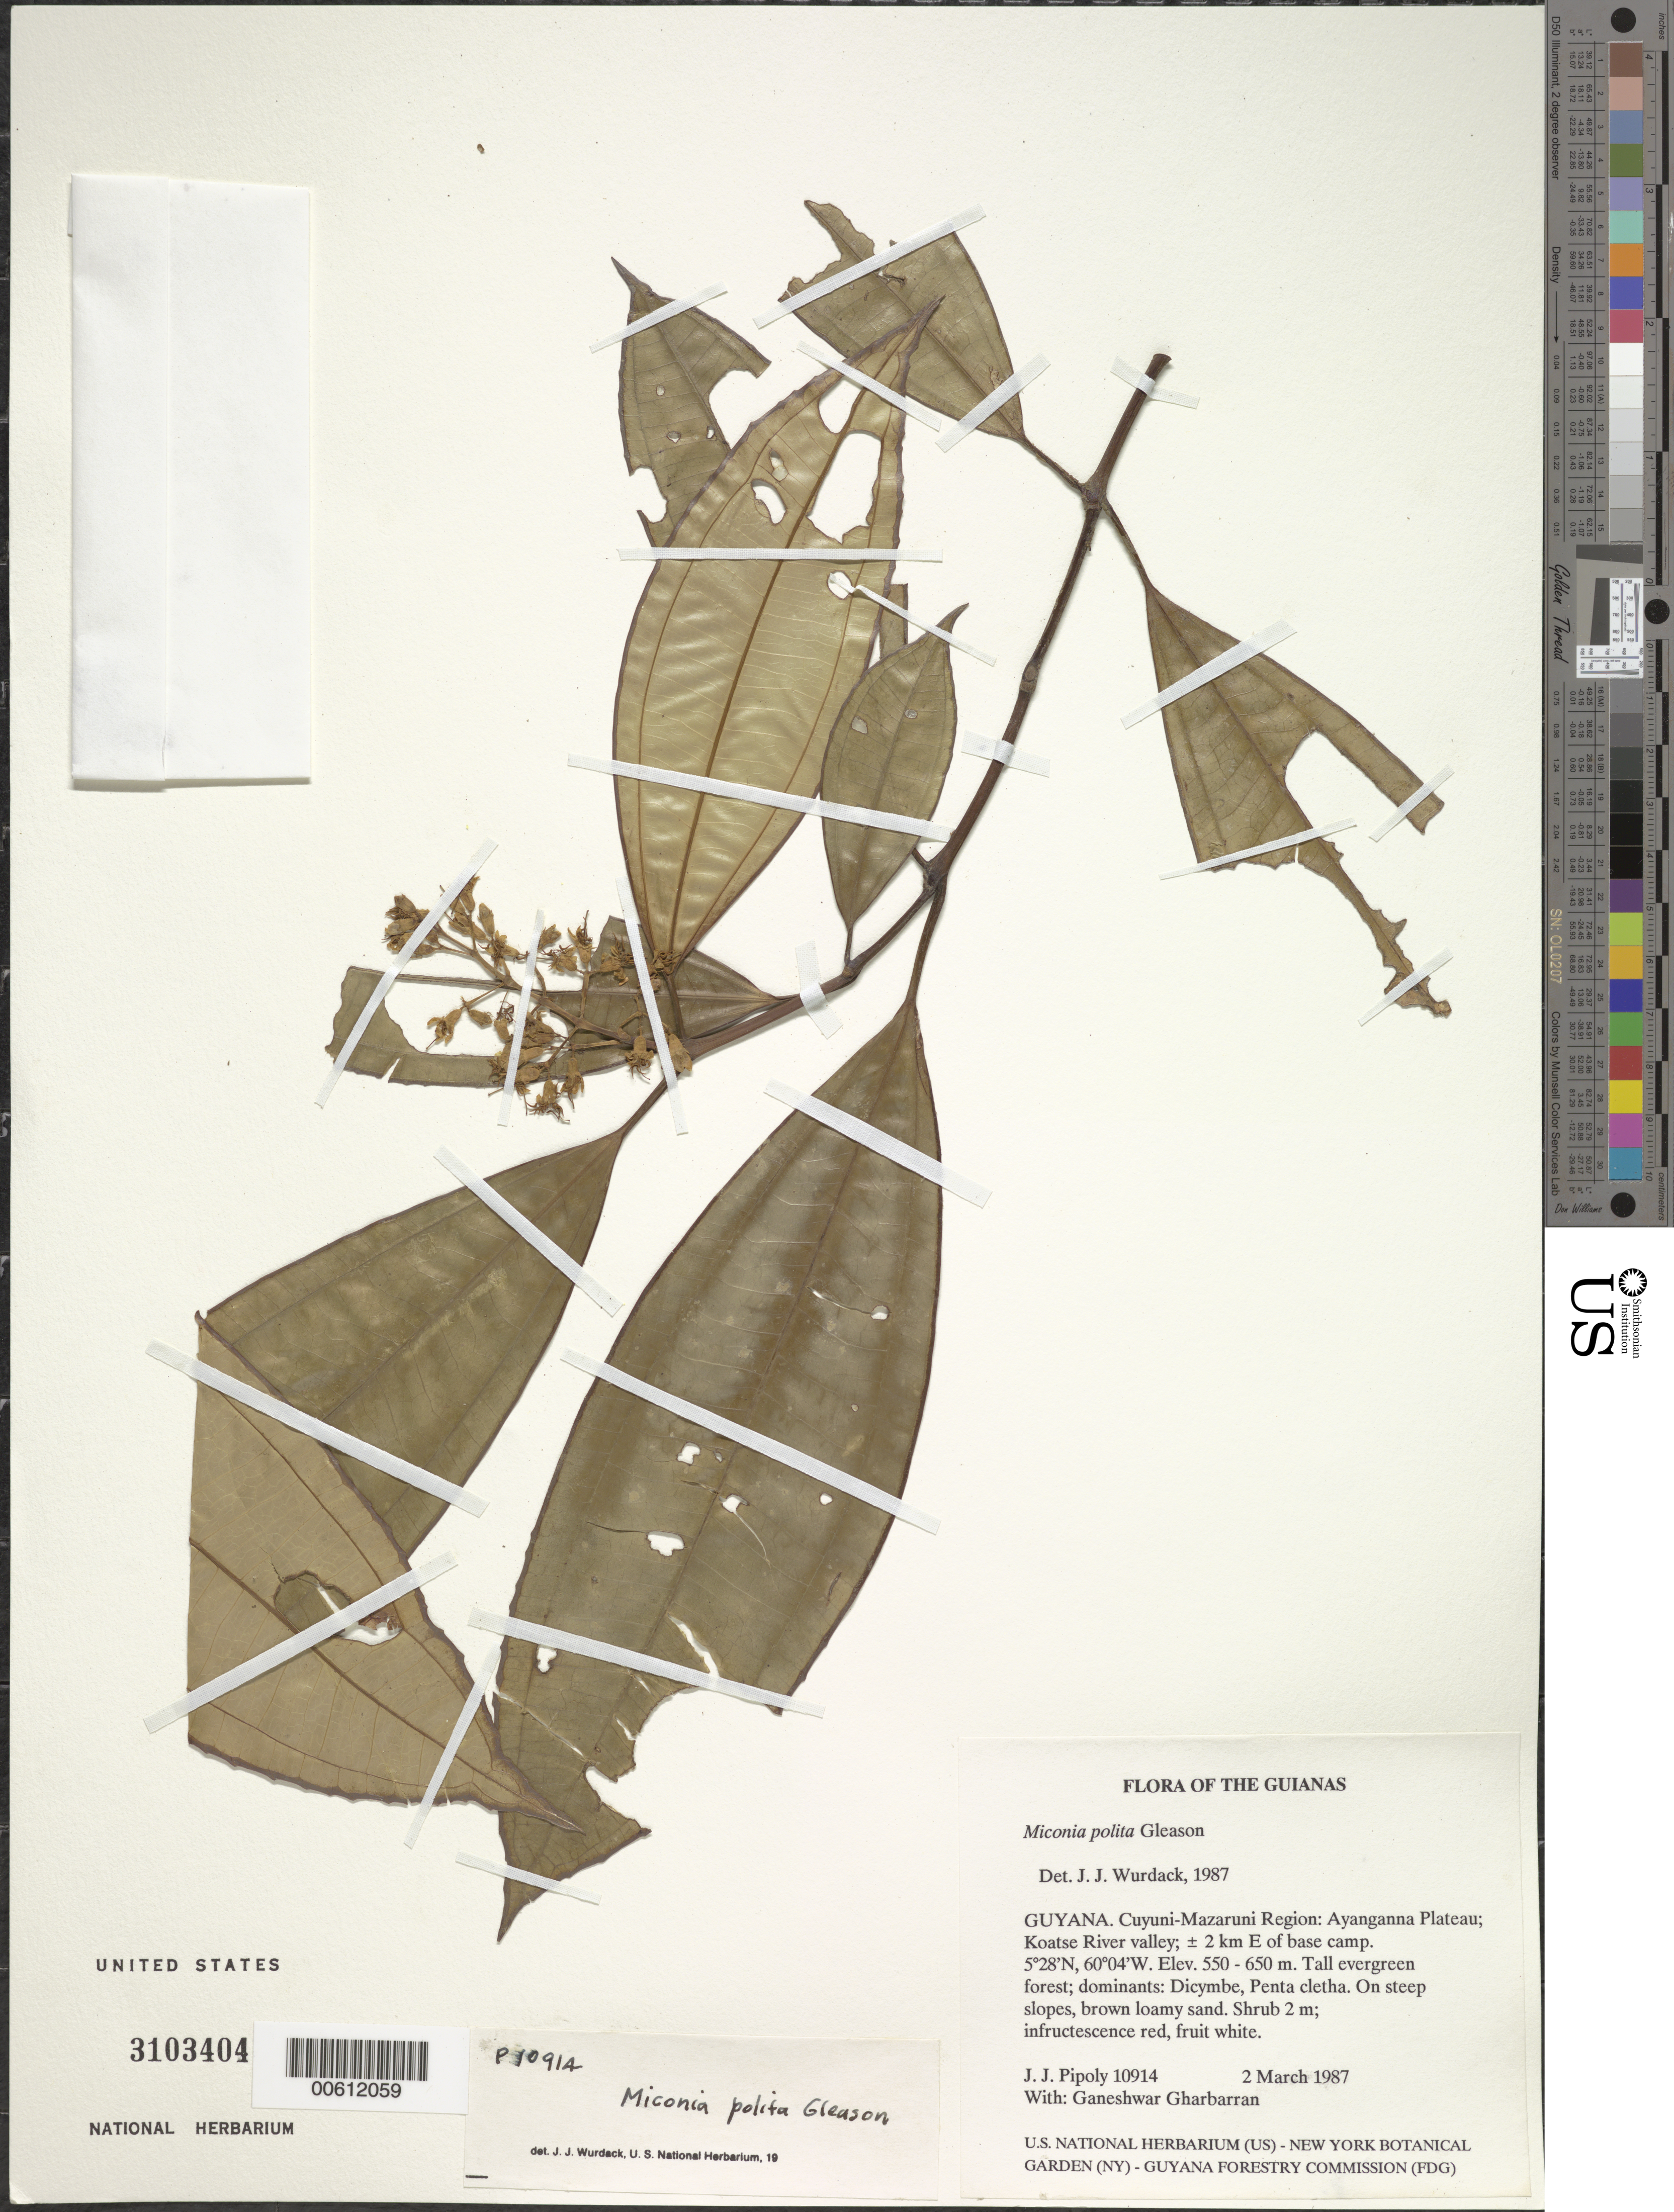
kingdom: Plantae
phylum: Tracheophyta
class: Magnoliopsida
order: Myrtales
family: Melastomataceae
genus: Miconia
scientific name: Miconia polita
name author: Gleason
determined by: Wurdack, John J., (US), US (UNITED STATES)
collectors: J. J. Pipoly & G. Gharbarran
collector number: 10914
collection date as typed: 2 March 1987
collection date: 1987-03-02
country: Guyana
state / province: Cuyuni-Mazaruni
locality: Ayanganna Plateau; Koatse River valley; ± 2 km E of base camp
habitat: Tall evergreen forest; dominants: Dicymbe, Pentaclethra. On steep slopes, brown loamy sand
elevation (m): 550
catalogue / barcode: US 3103404